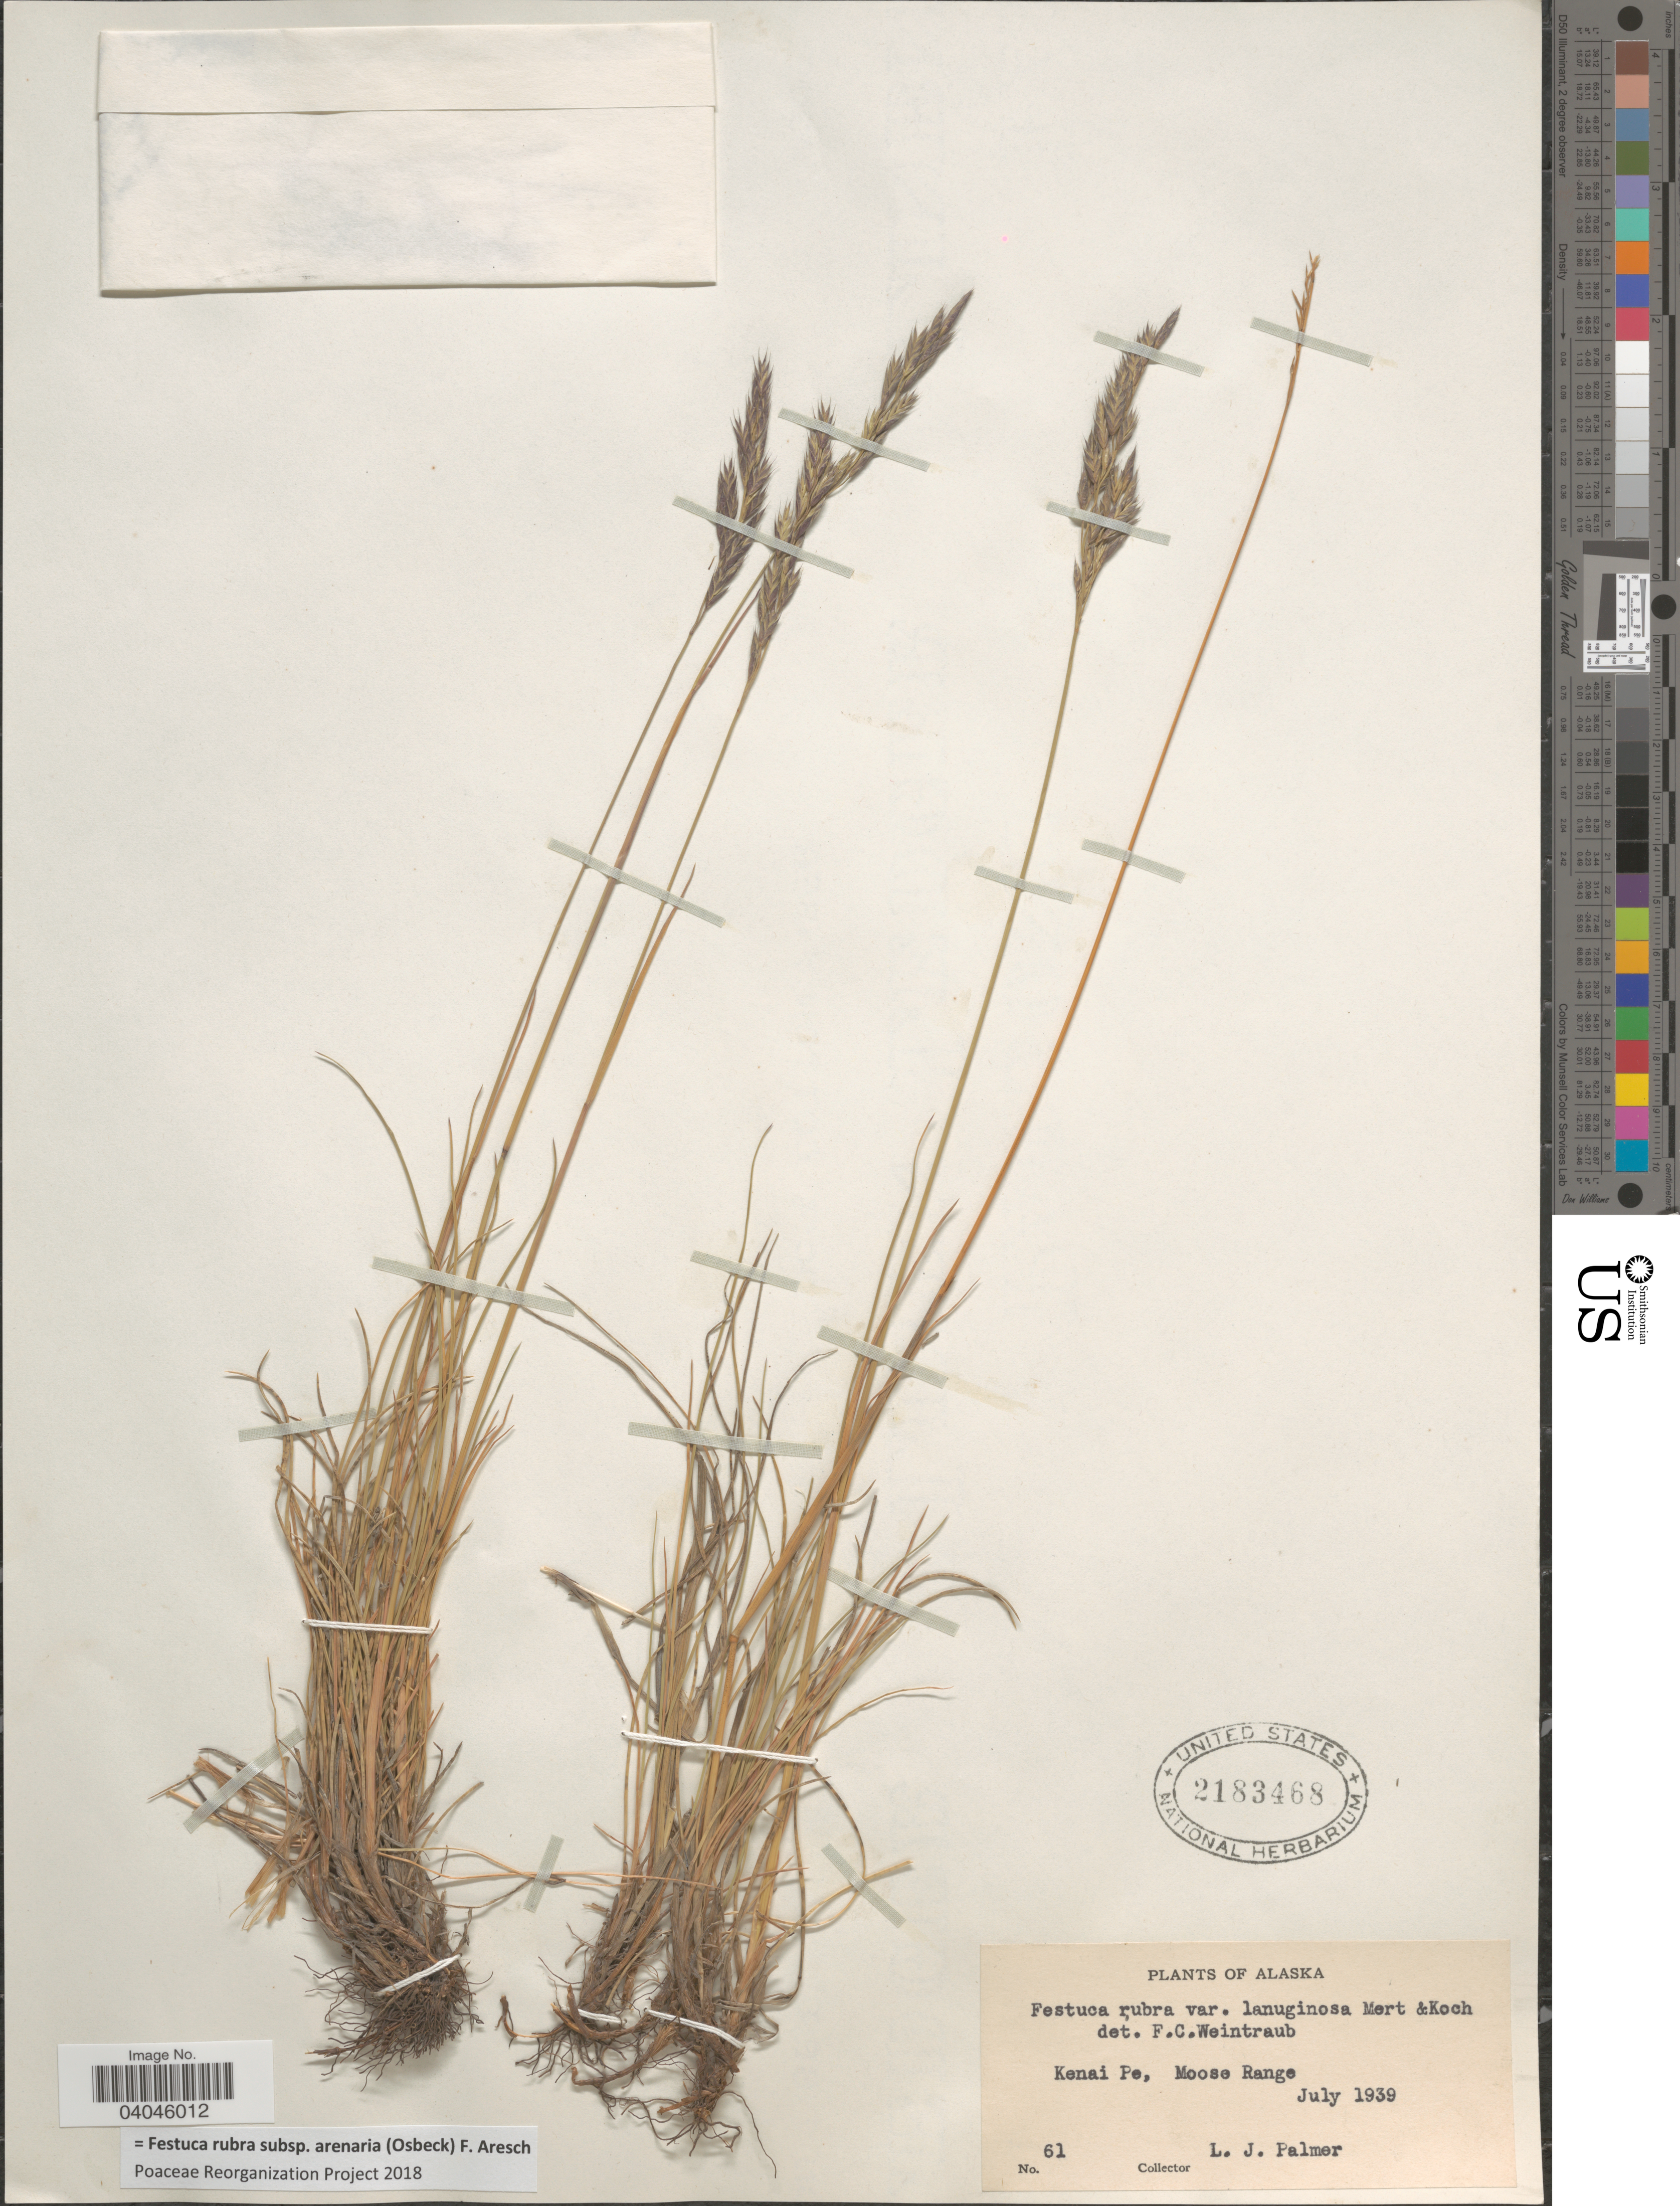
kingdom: Plantae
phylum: Tracheophyta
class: Liliopsida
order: Poales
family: Poaceae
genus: Festuca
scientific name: Festuca rubra subsp. arenaria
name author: (Osbeck) F. Aresch.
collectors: L. J. Palmer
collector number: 61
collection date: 1939-07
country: United States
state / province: Alaska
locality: Kenai Pe, Moose Range.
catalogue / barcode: US 2183468